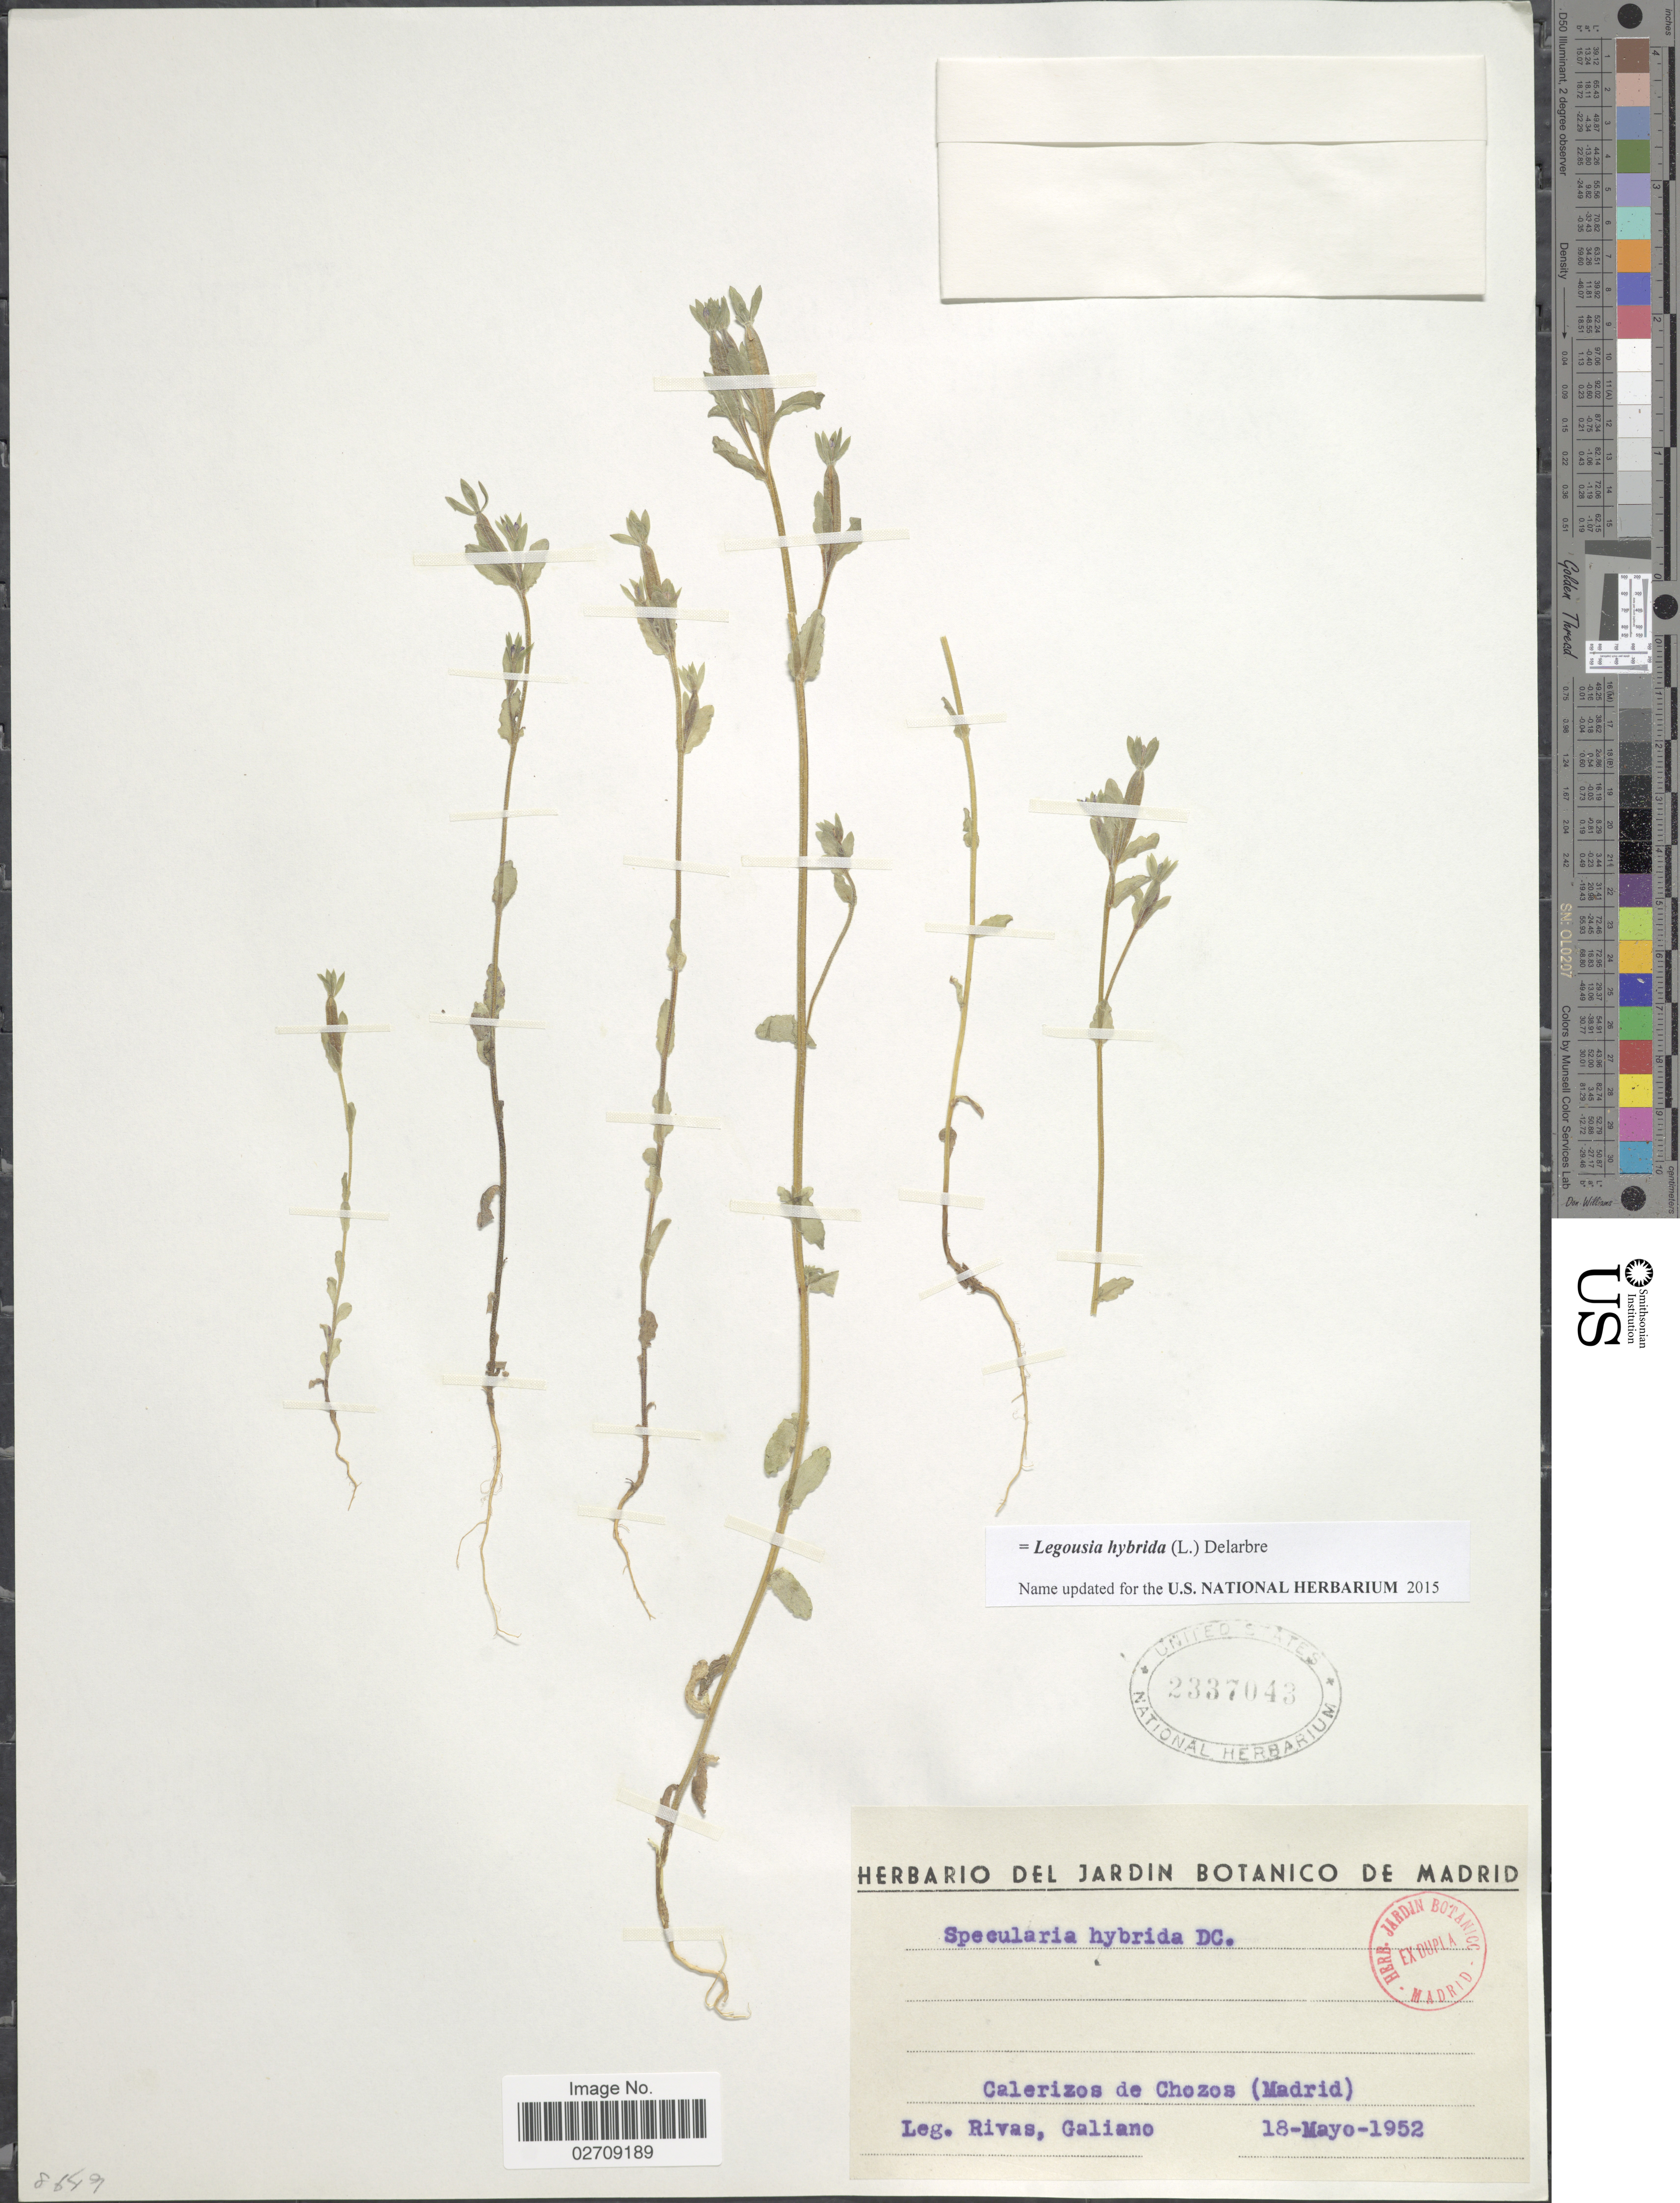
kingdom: Plantae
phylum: Tracheophyta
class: Magnoliopsida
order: Asterales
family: Campanulaceae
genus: Legousia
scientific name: Legousia hybrida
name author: (L.) Delarbre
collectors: Rivas & Galiano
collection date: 1952-05-18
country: Spain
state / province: Madrid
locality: Calerizos de Chozos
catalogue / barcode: US 2337043